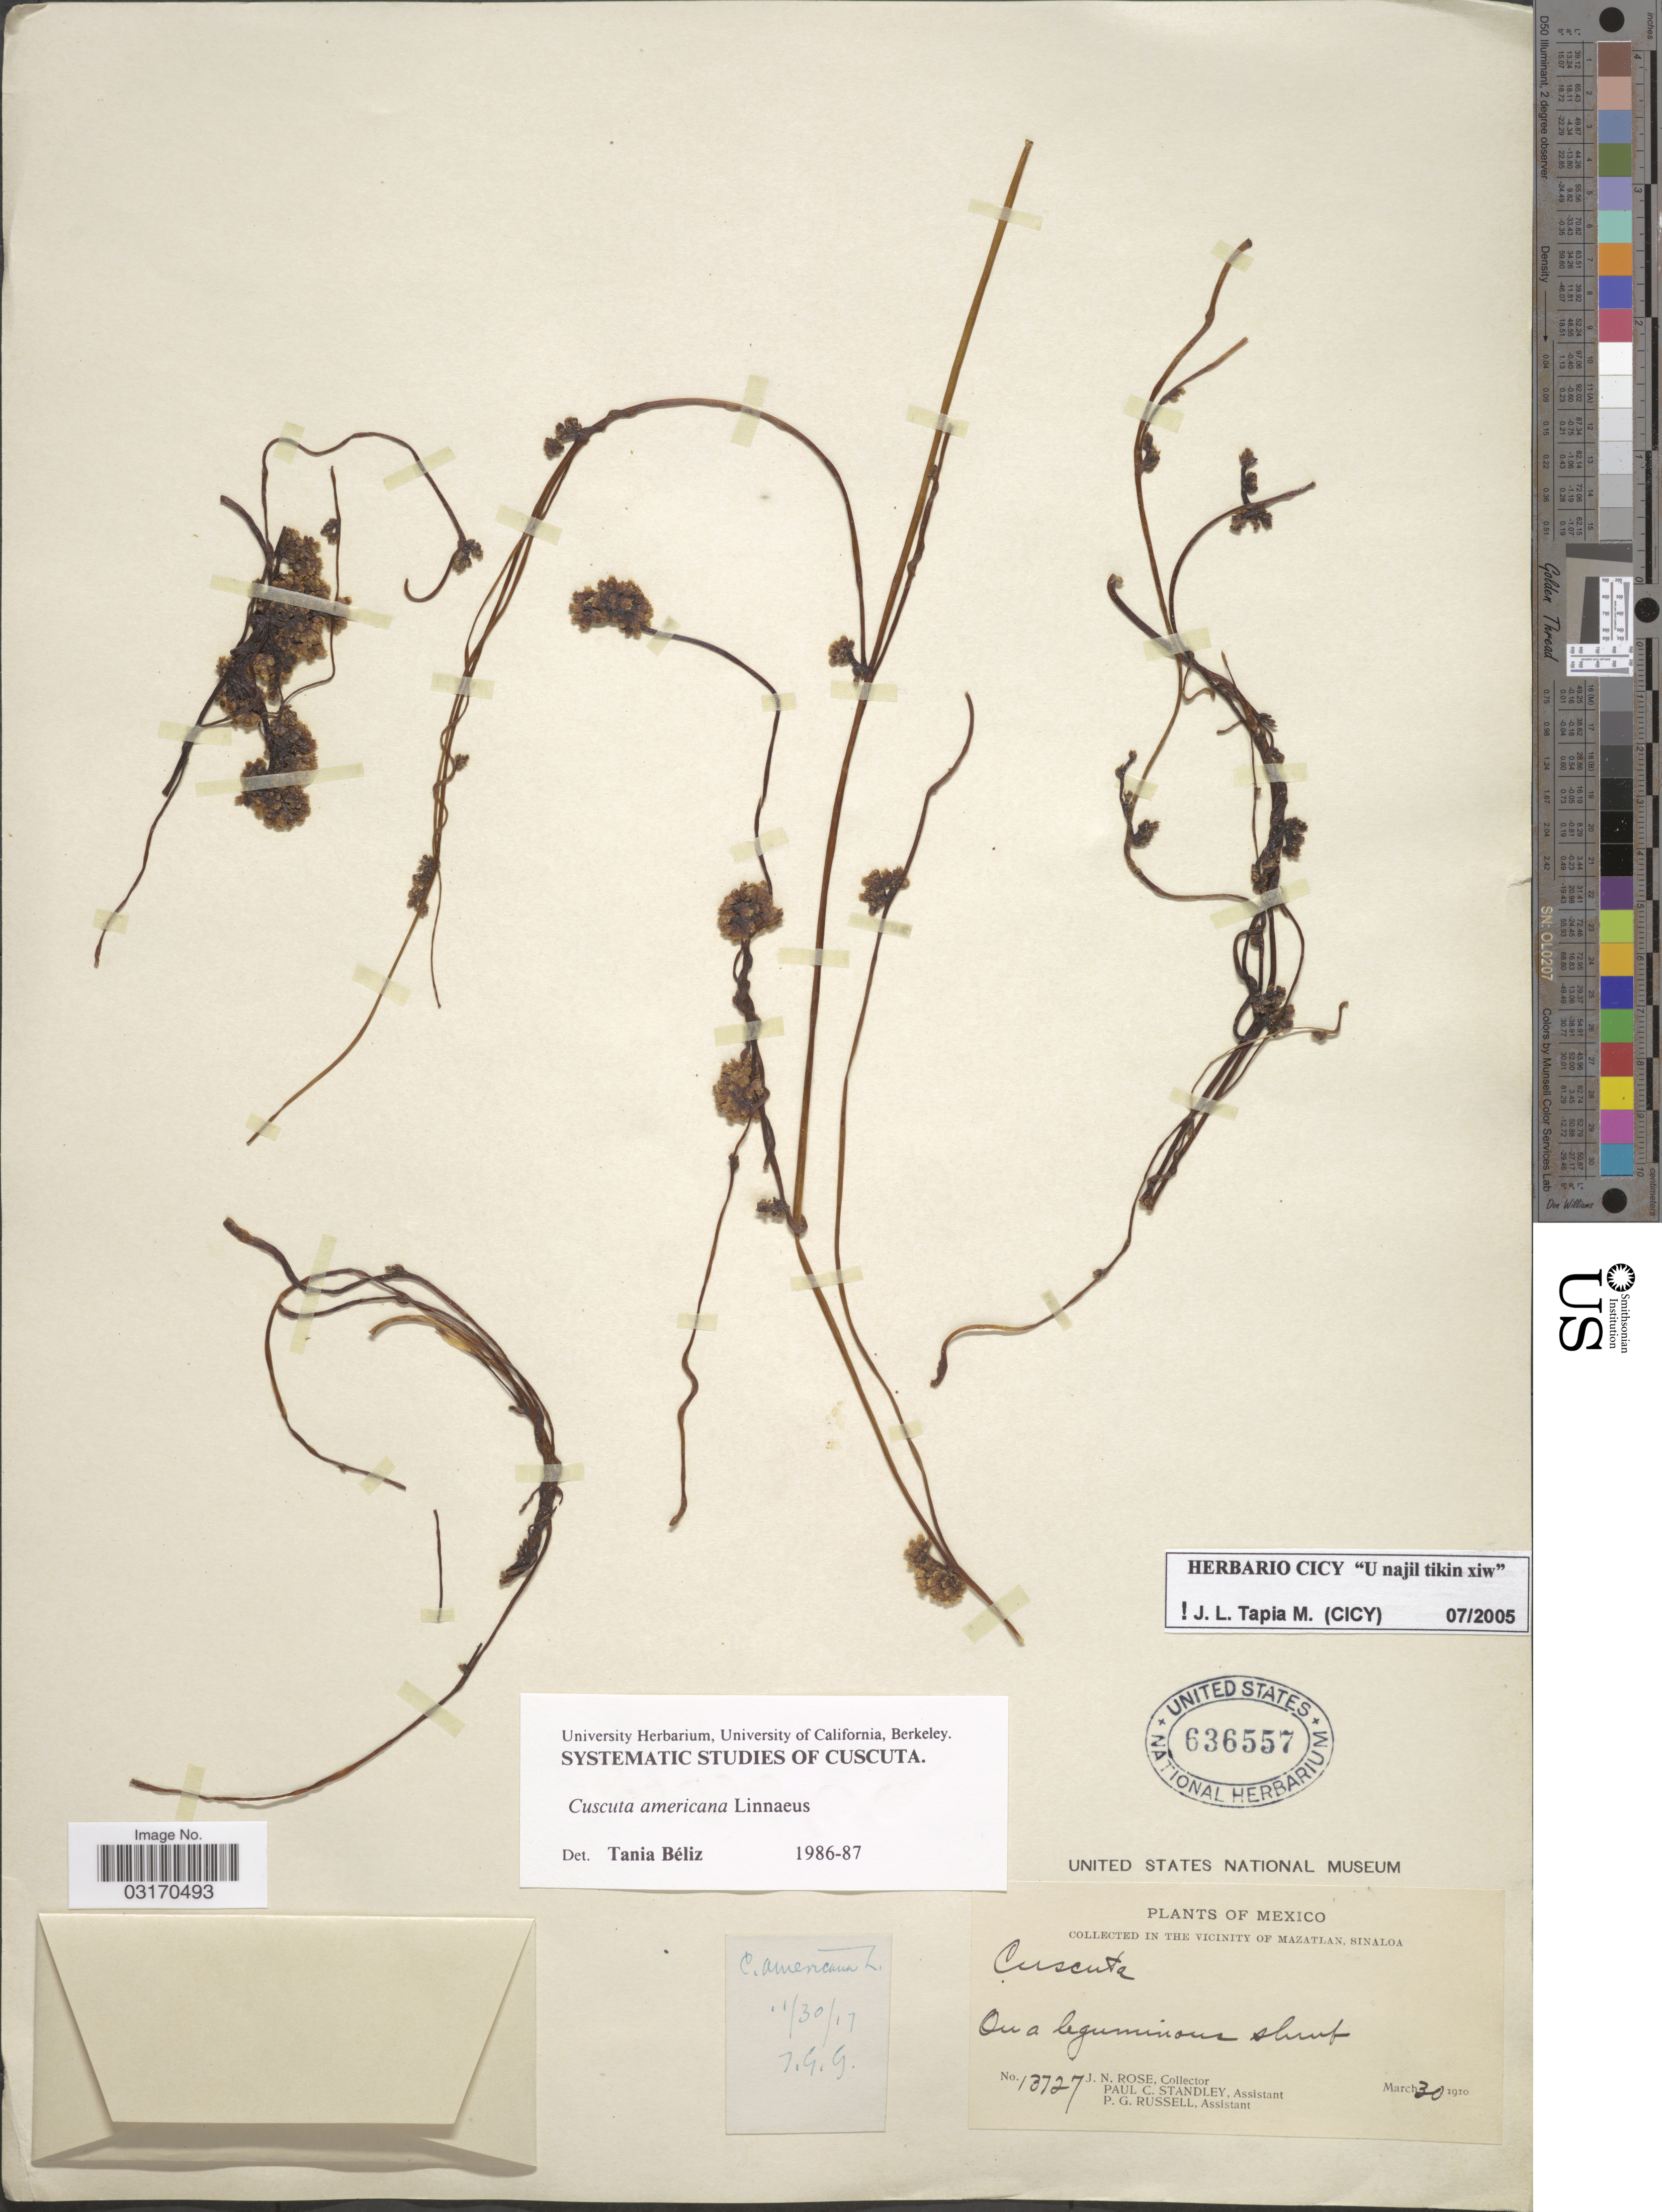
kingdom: Plantae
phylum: Tracheophyta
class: Magnoliopsida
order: Solanales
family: Convolvulaceae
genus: Cuscuta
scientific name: Cuscuta americana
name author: L.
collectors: J. N. Rose, P. C. Standley & P. G. Russell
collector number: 13727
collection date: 1910-03-30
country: Mexico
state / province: Sinaloa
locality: In the Vicinity of Mazatlan.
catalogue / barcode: US 636557